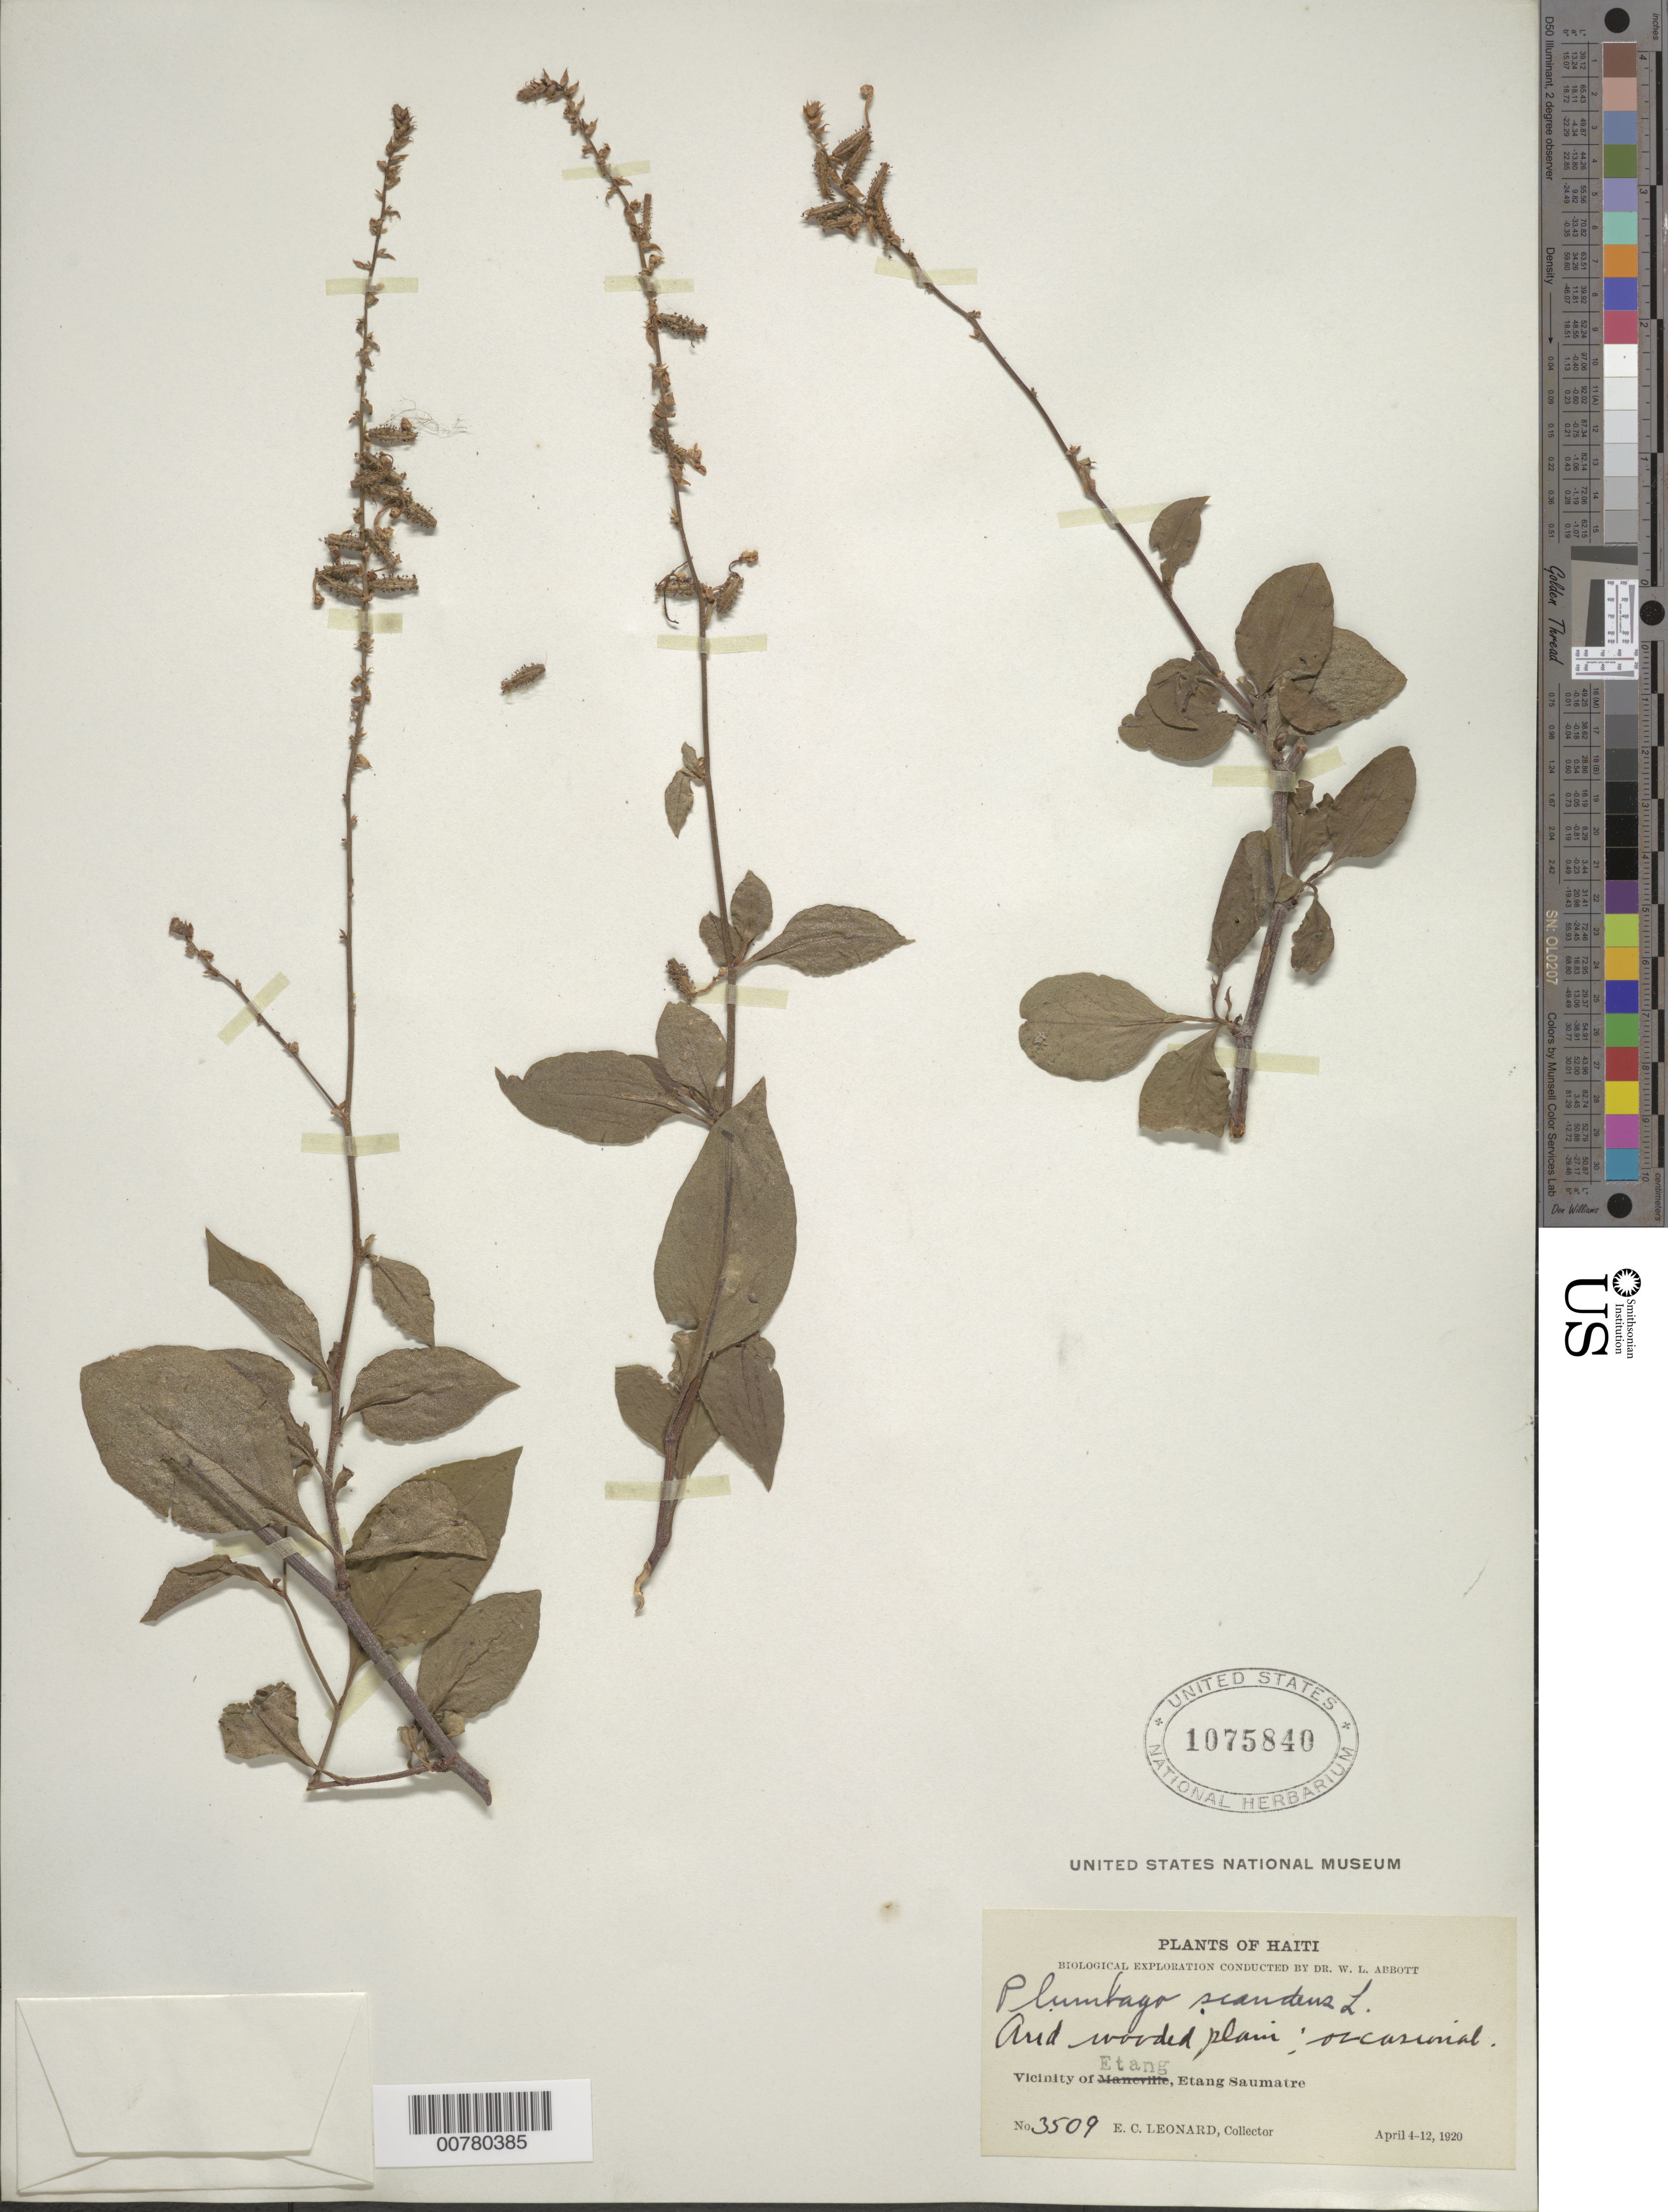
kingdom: Plantae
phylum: Tracheophyta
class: Magnoliopsida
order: Caryophyllales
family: Plumbaginaceae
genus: Plumbago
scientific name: Plumbago scandens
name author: L.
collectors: E. C. Leonard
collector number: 3509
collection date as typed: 04 Apr 1920 to 12 Apr 1920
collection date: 1920-04-04/1920-04-12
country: Haiti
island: Hispaniola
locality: Etang Saumatre, vicinity of Etang.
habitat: Arid wooded plain.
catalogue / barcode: US 1075840